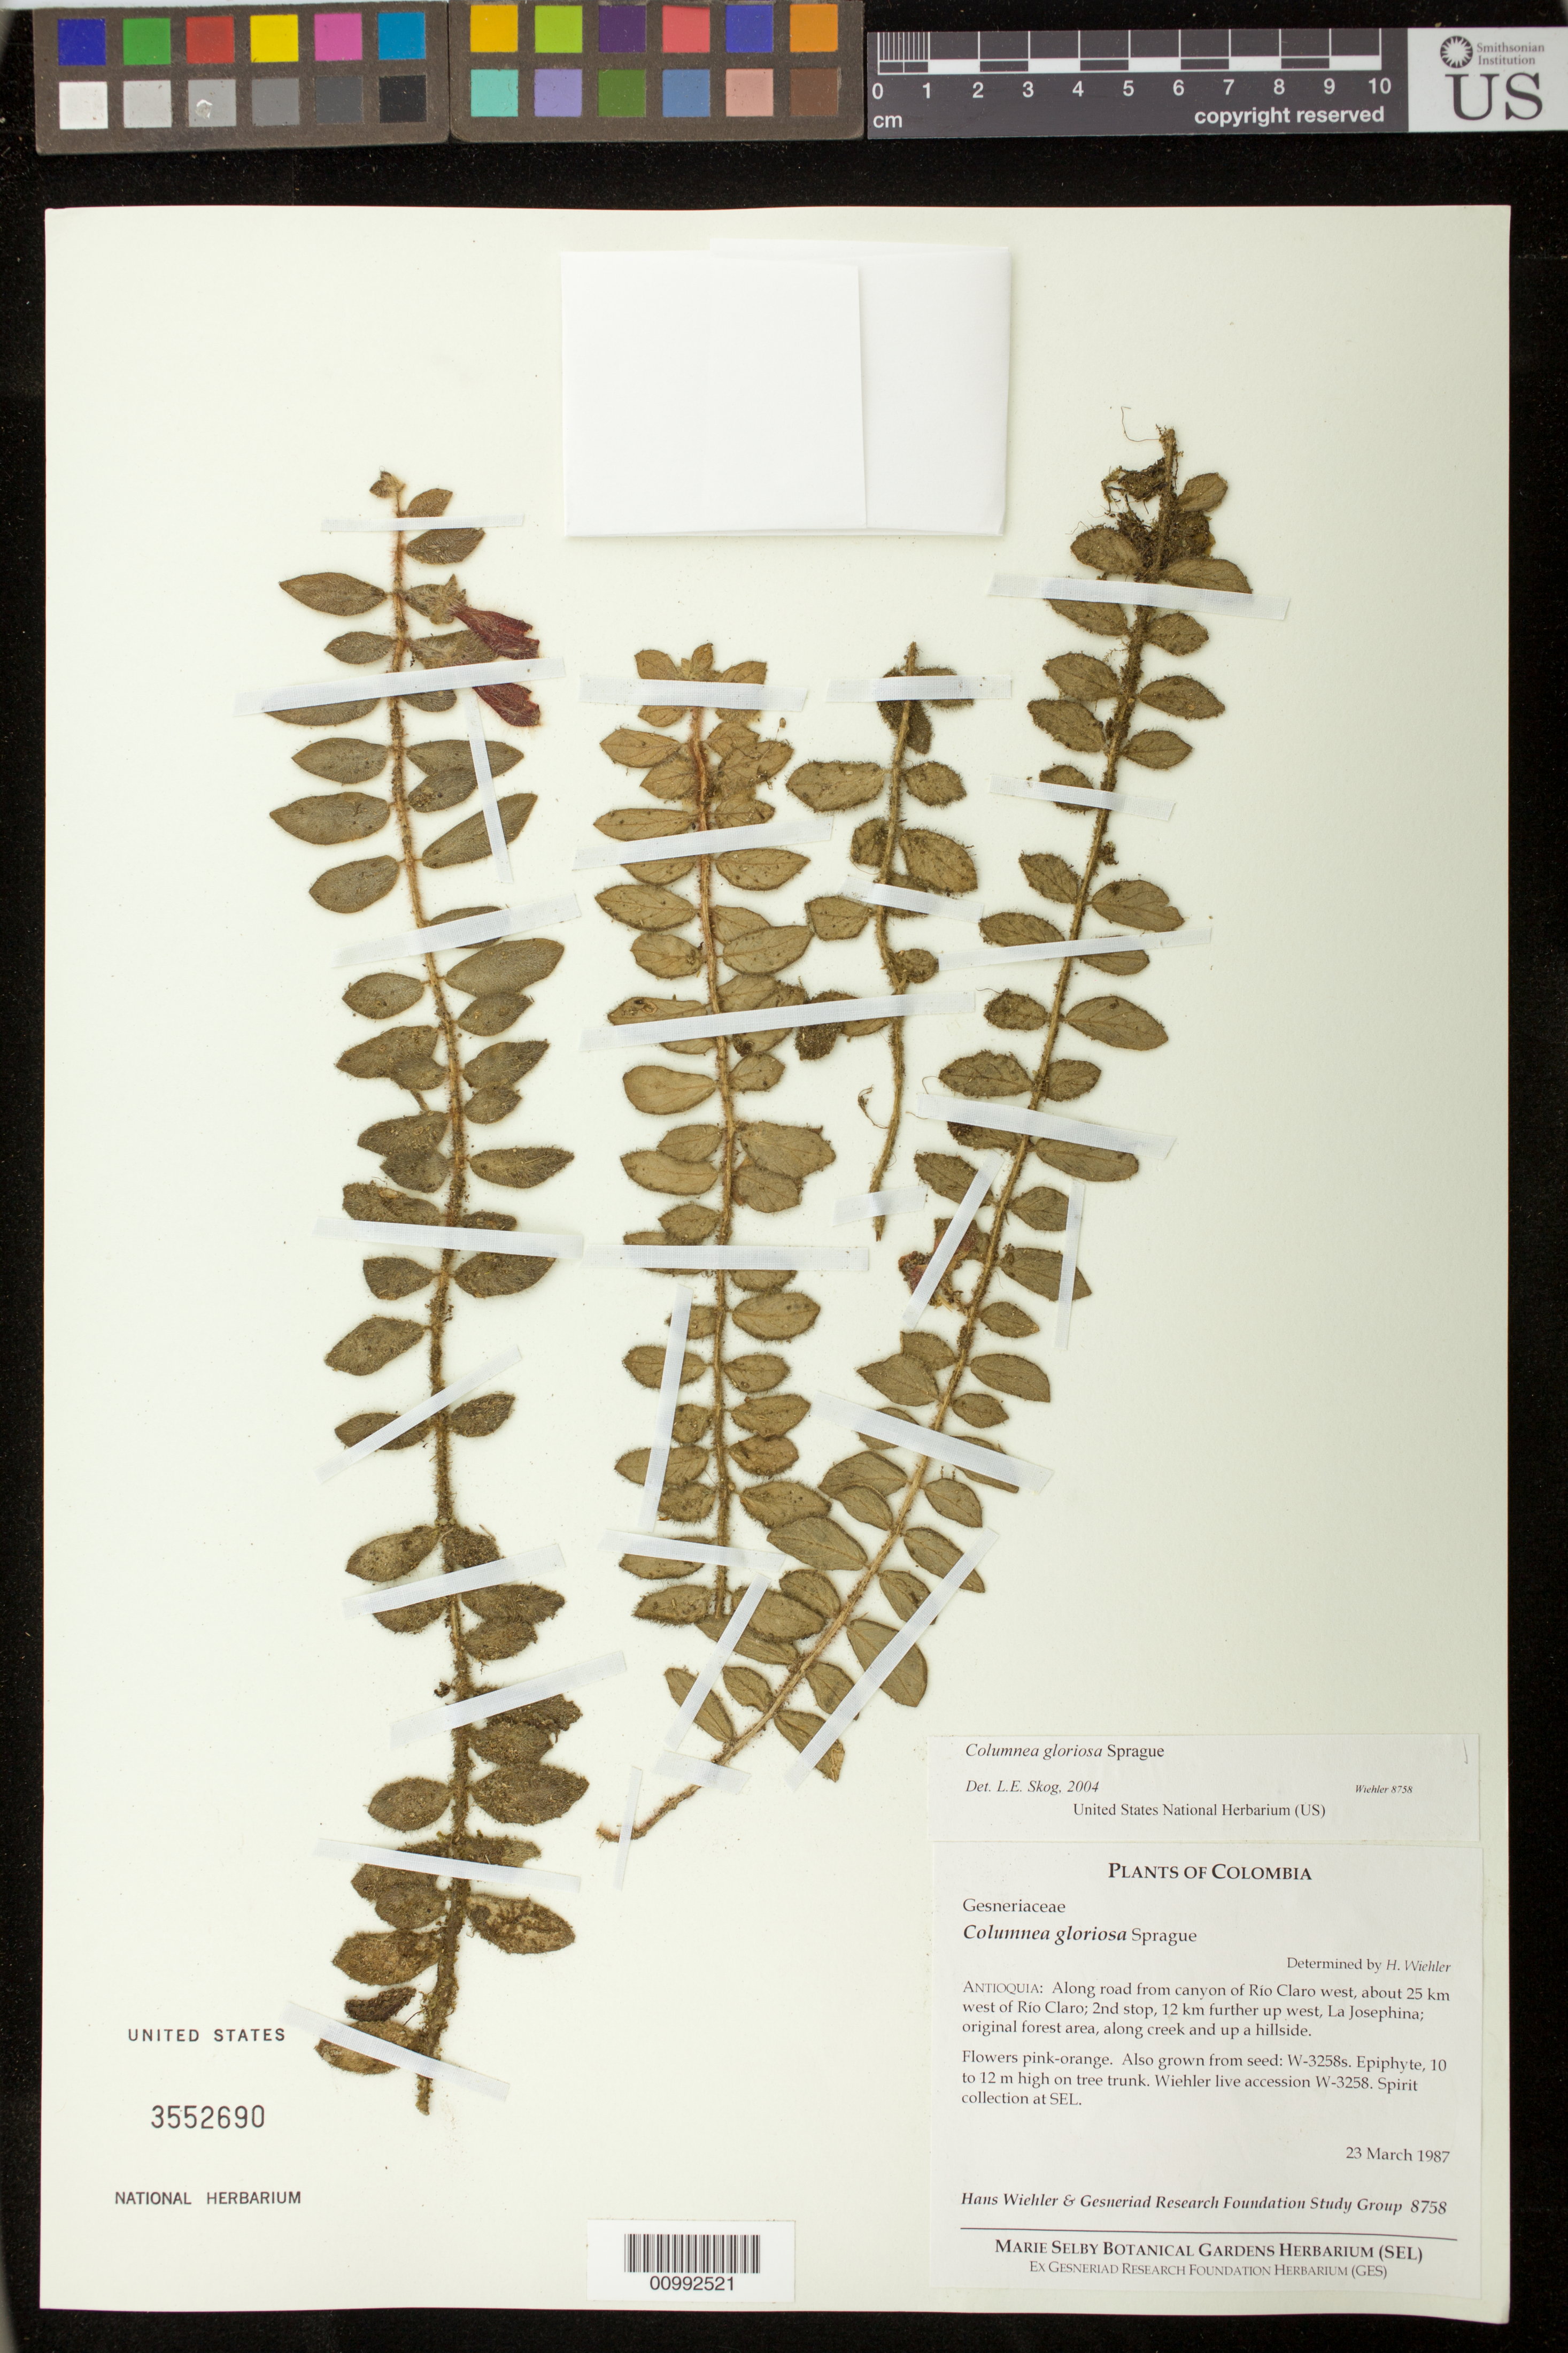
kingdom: Plantae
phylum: Tracheophyta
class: Magnoliopsida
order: Lamiales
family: Gesneriaceae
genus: Columnea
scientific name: Columnea gloriosa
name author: Sprague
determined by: Skog, Laurence E.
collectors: H. J. Wiehler & GRF Study Group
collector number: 8758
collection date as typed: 23 Mar 1987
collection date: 1987-03-23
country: Colombia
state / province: Antioquia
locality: Antioquia: along road from canyon of Rio Claro west, about 25 km west of Rio Claro; 2nd stop, 12 km further up west, La Josephina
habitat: Original forest area, along creek and up a hillside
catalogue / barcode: US 3552690